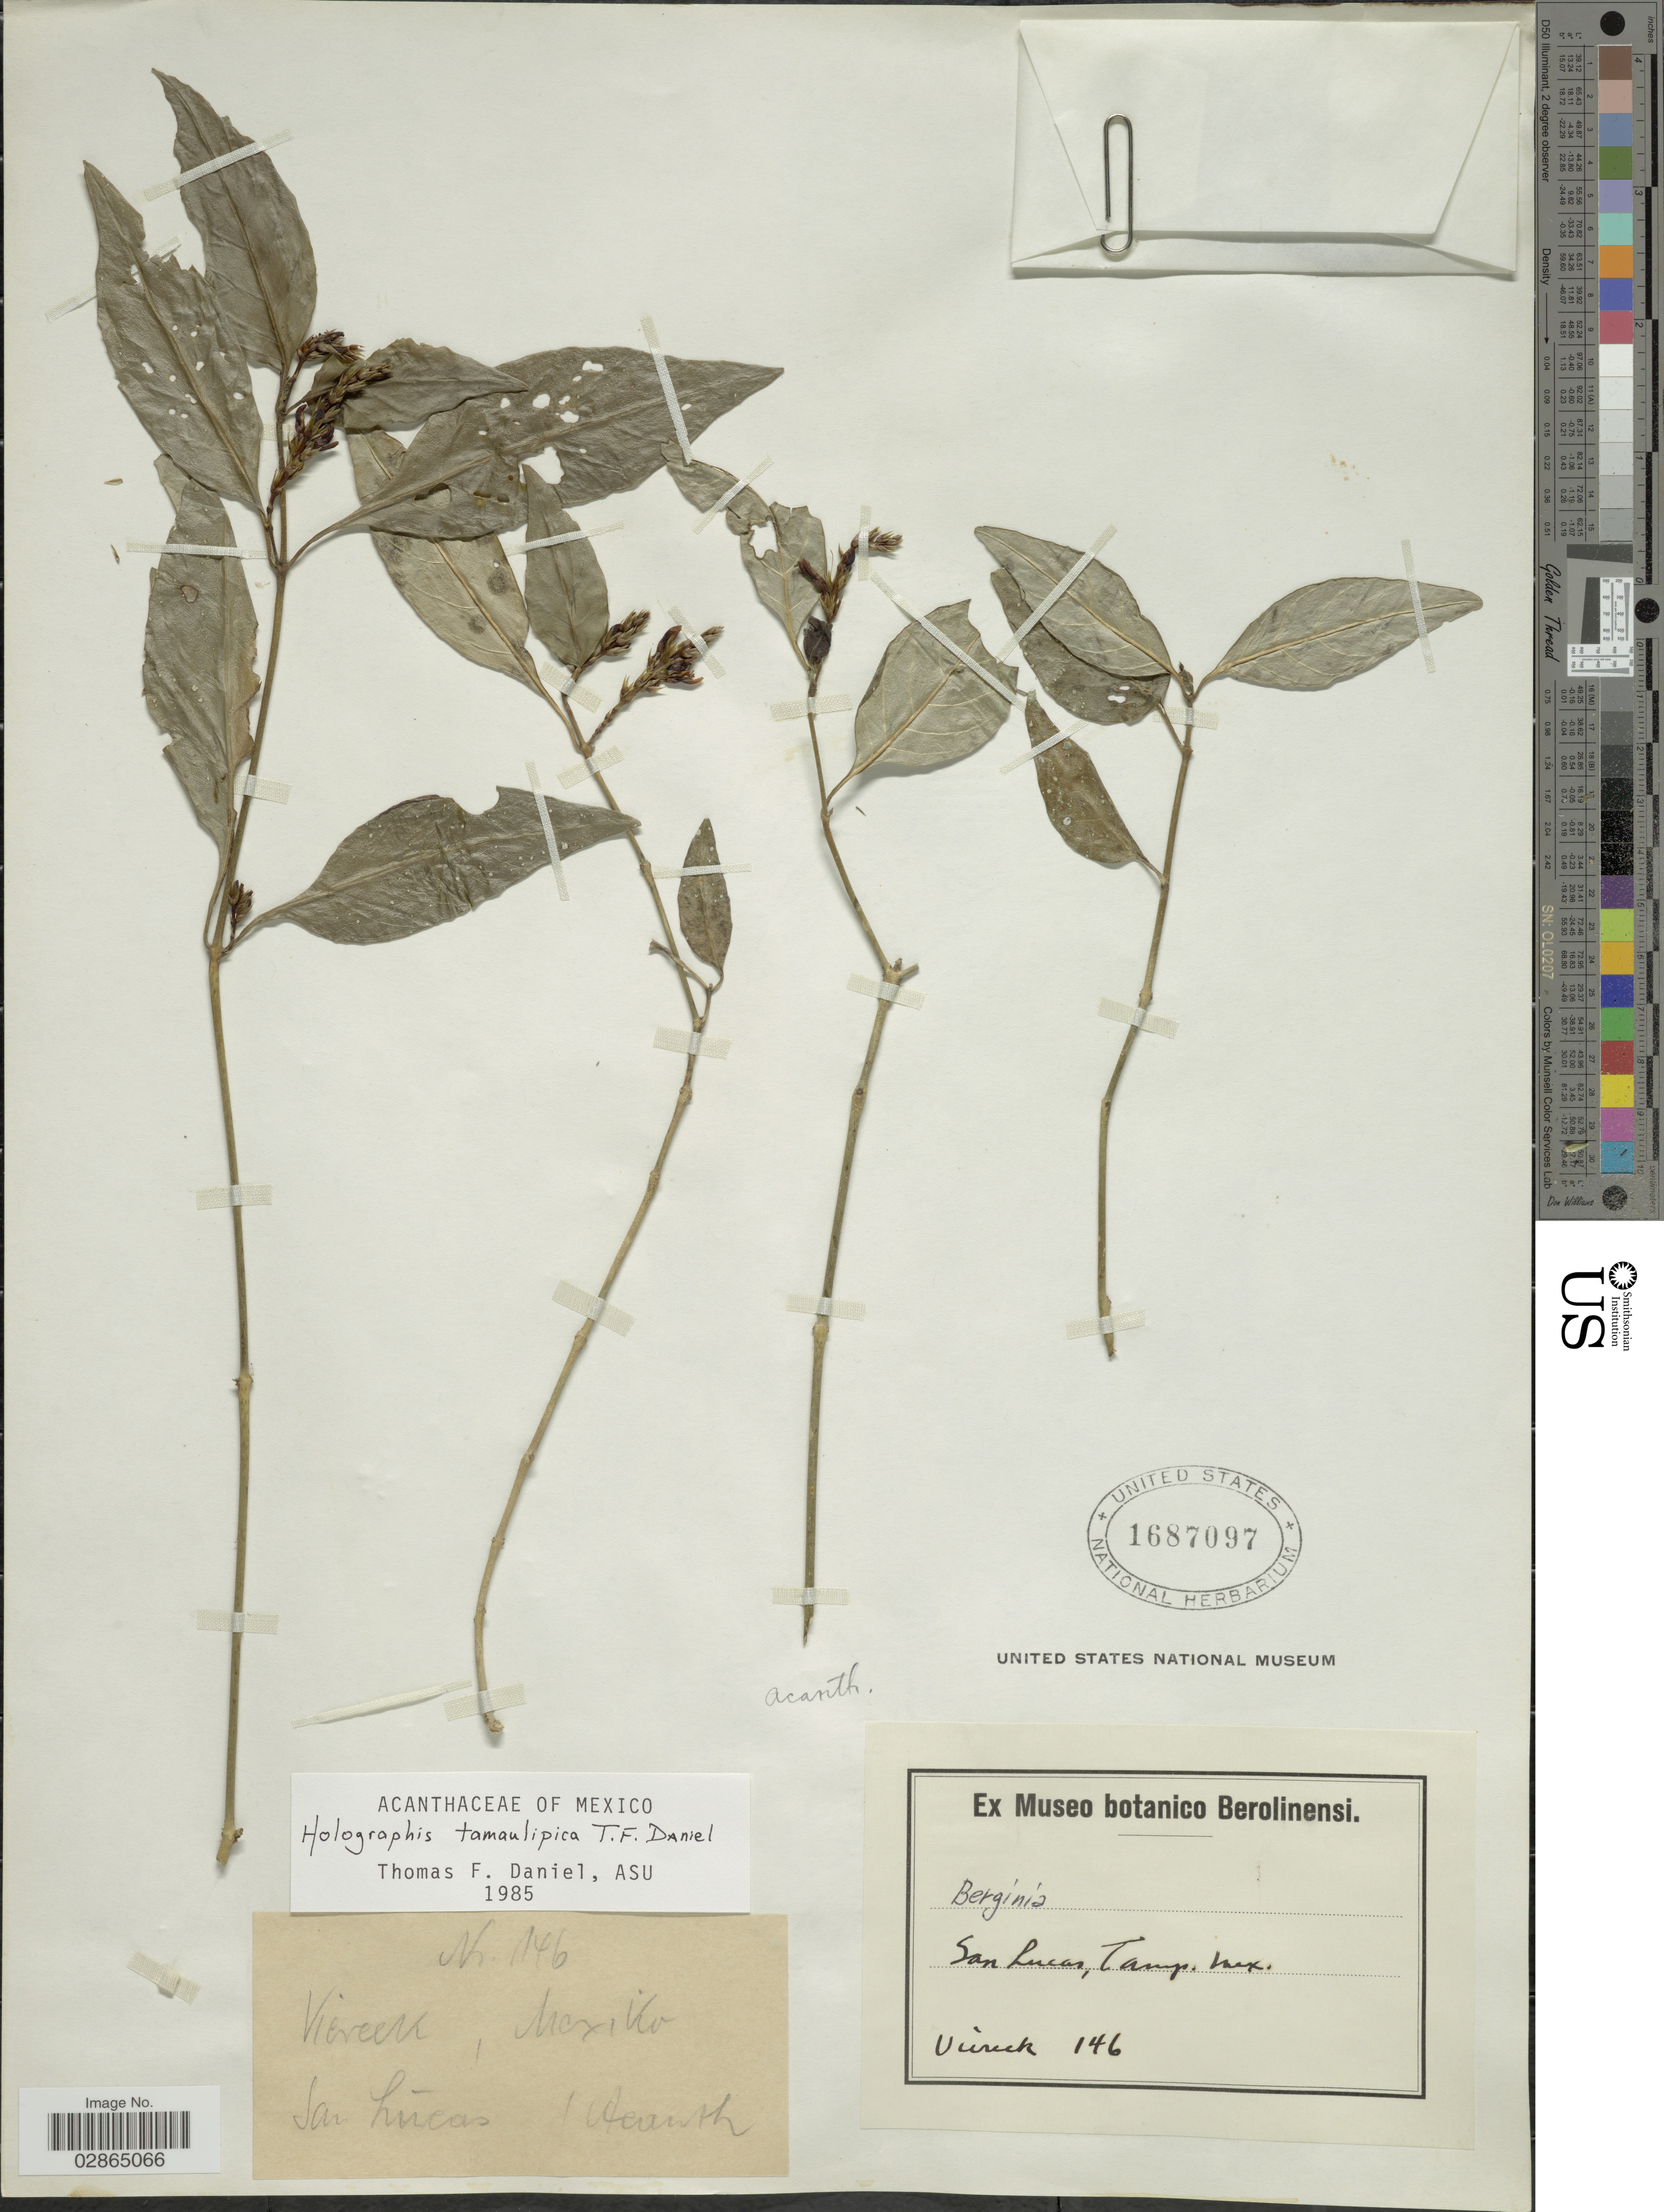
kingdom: Plantae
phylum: Tracheophyta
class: Magnoliopsida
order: Lamiales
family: Acanthaceae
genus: Holographis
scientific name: Holographis tamaulipica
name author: T.F. Daniel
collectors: -. Viereck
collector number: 146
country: Mexico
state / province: Tamaulipas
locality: San Lucas.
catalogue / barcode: US 1687097